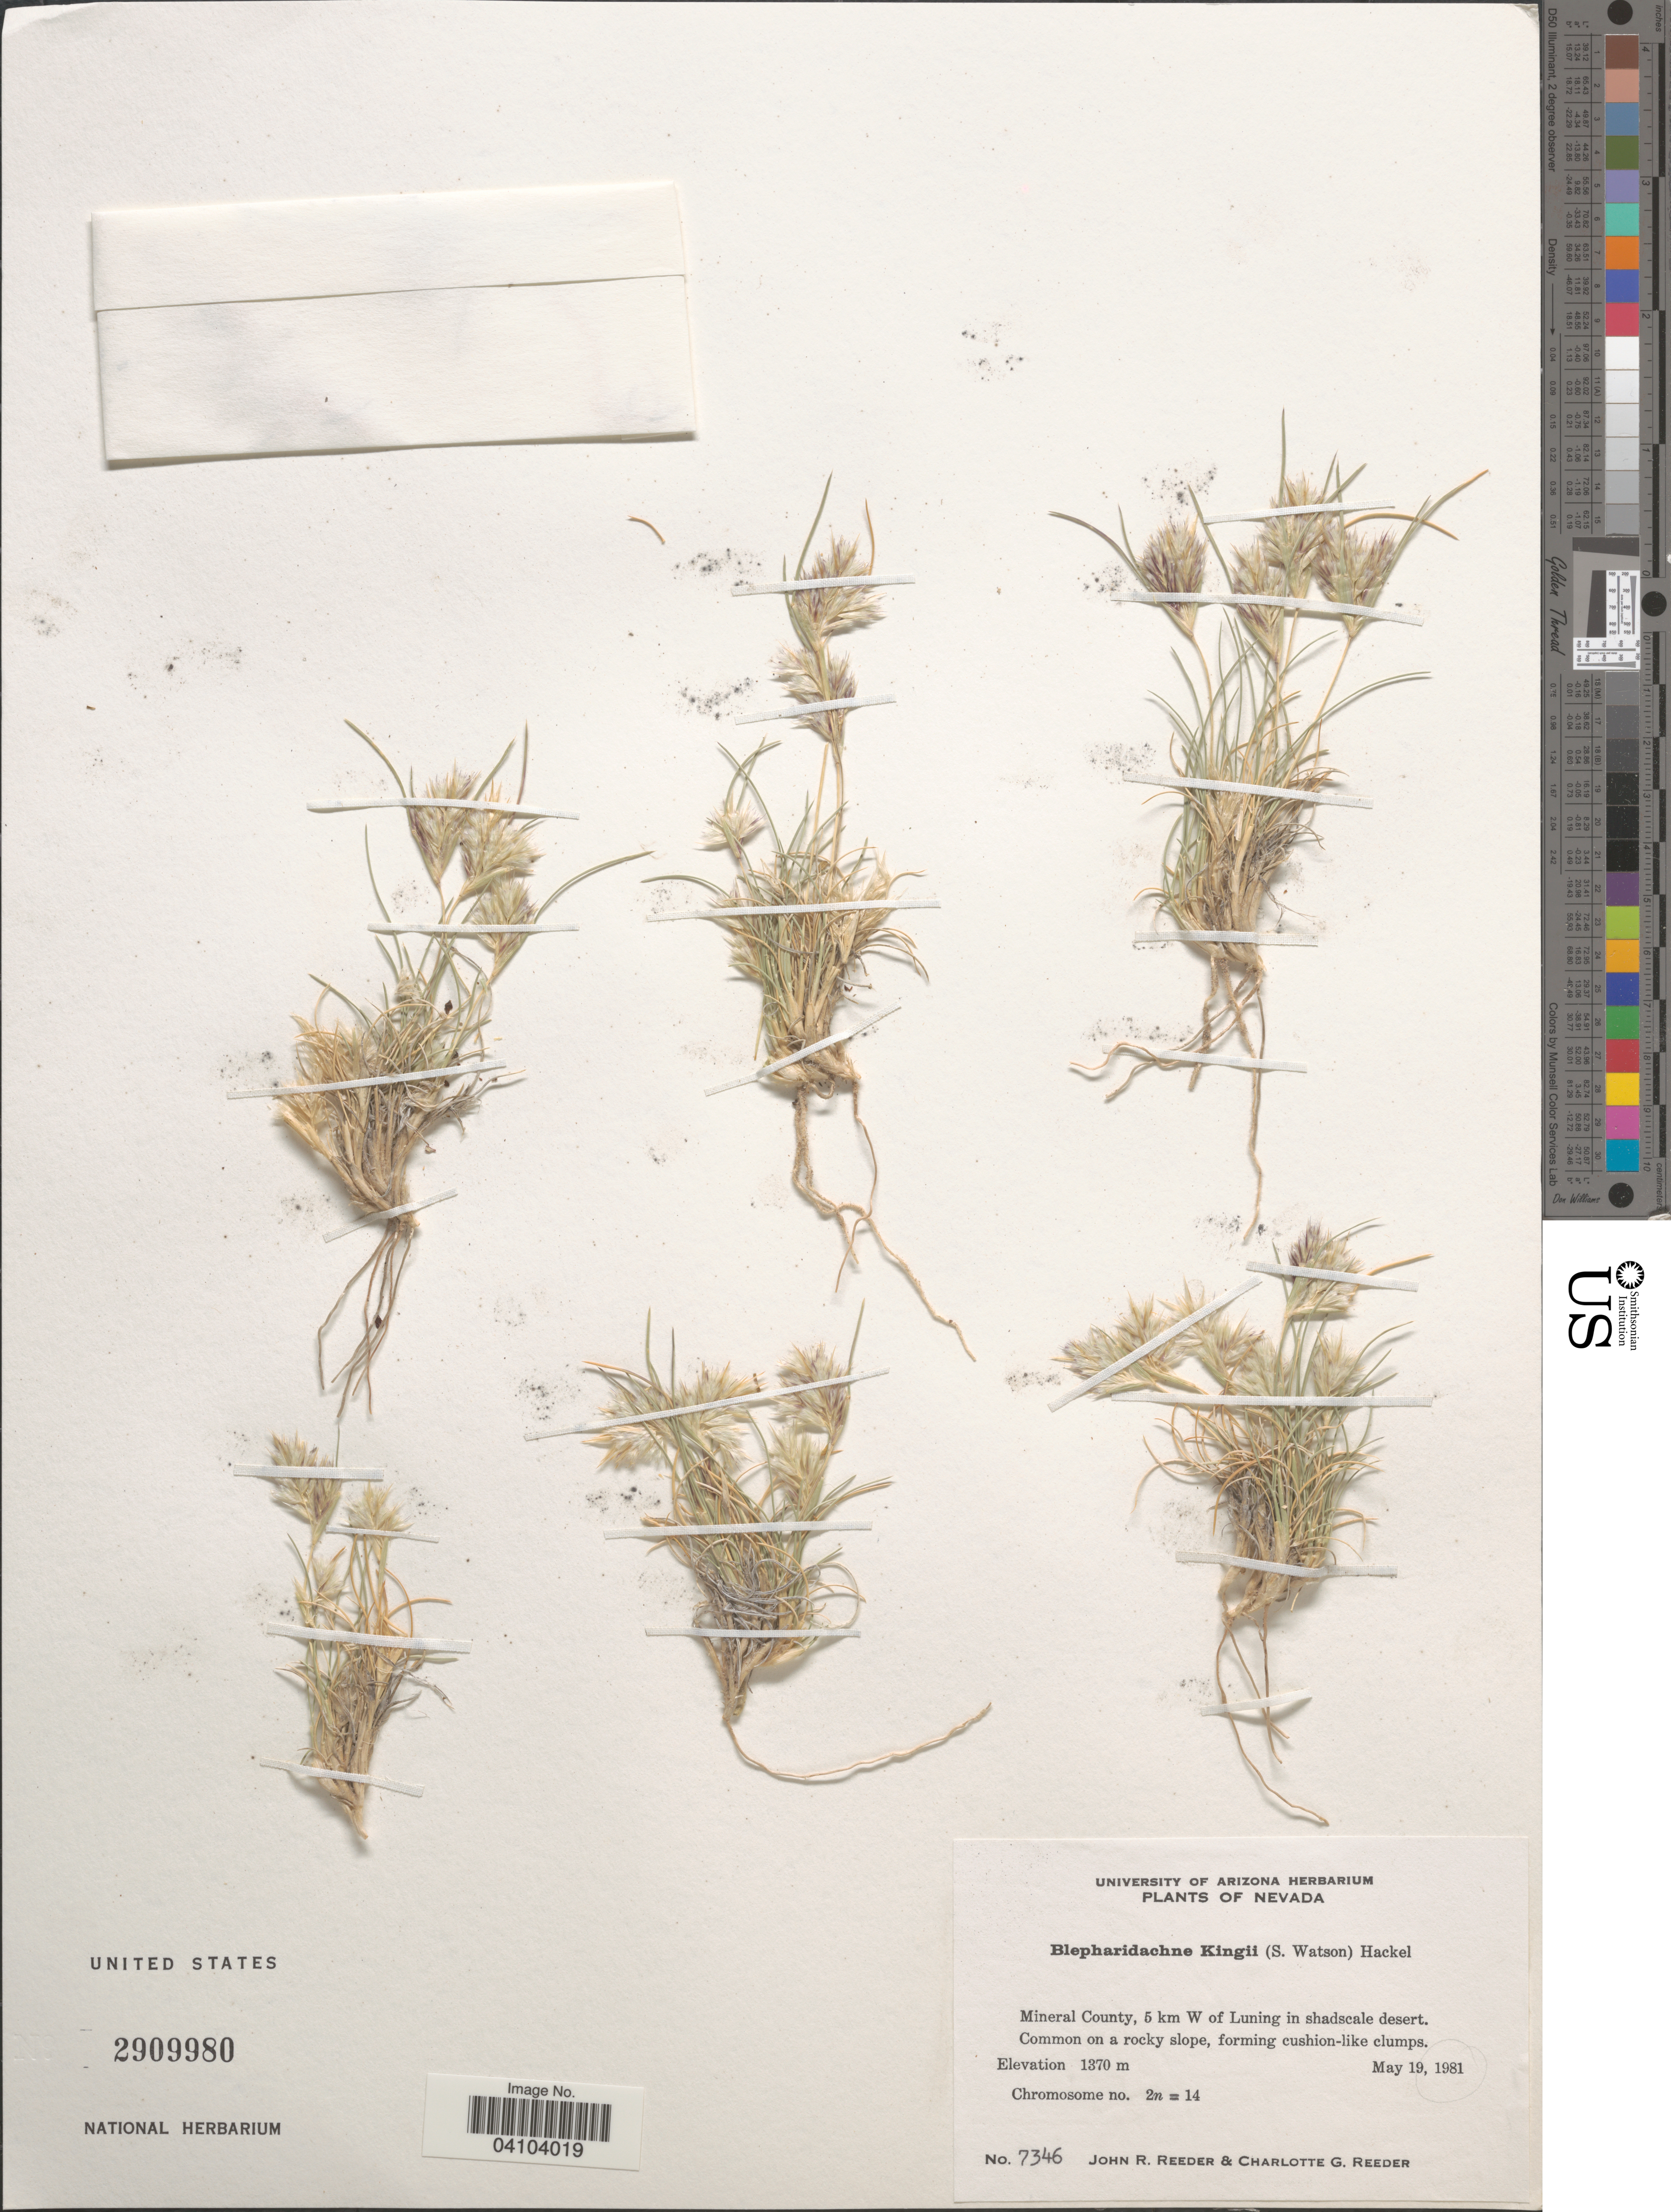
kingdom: Plantae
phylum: Tracheophyta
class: Liliopsida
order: Poales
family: Poaceae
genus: Blepharidachne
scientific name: Blepharidachne kingii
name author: (S. Watson) Hack.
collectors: J. R. Reeder & C. G. Reeder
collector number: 7346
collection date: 1981-05-19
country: United States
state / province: Nevada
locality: Mineral County, 5 km W of Luning in shadscale desert.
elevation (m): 1370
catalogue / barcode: US 2909980